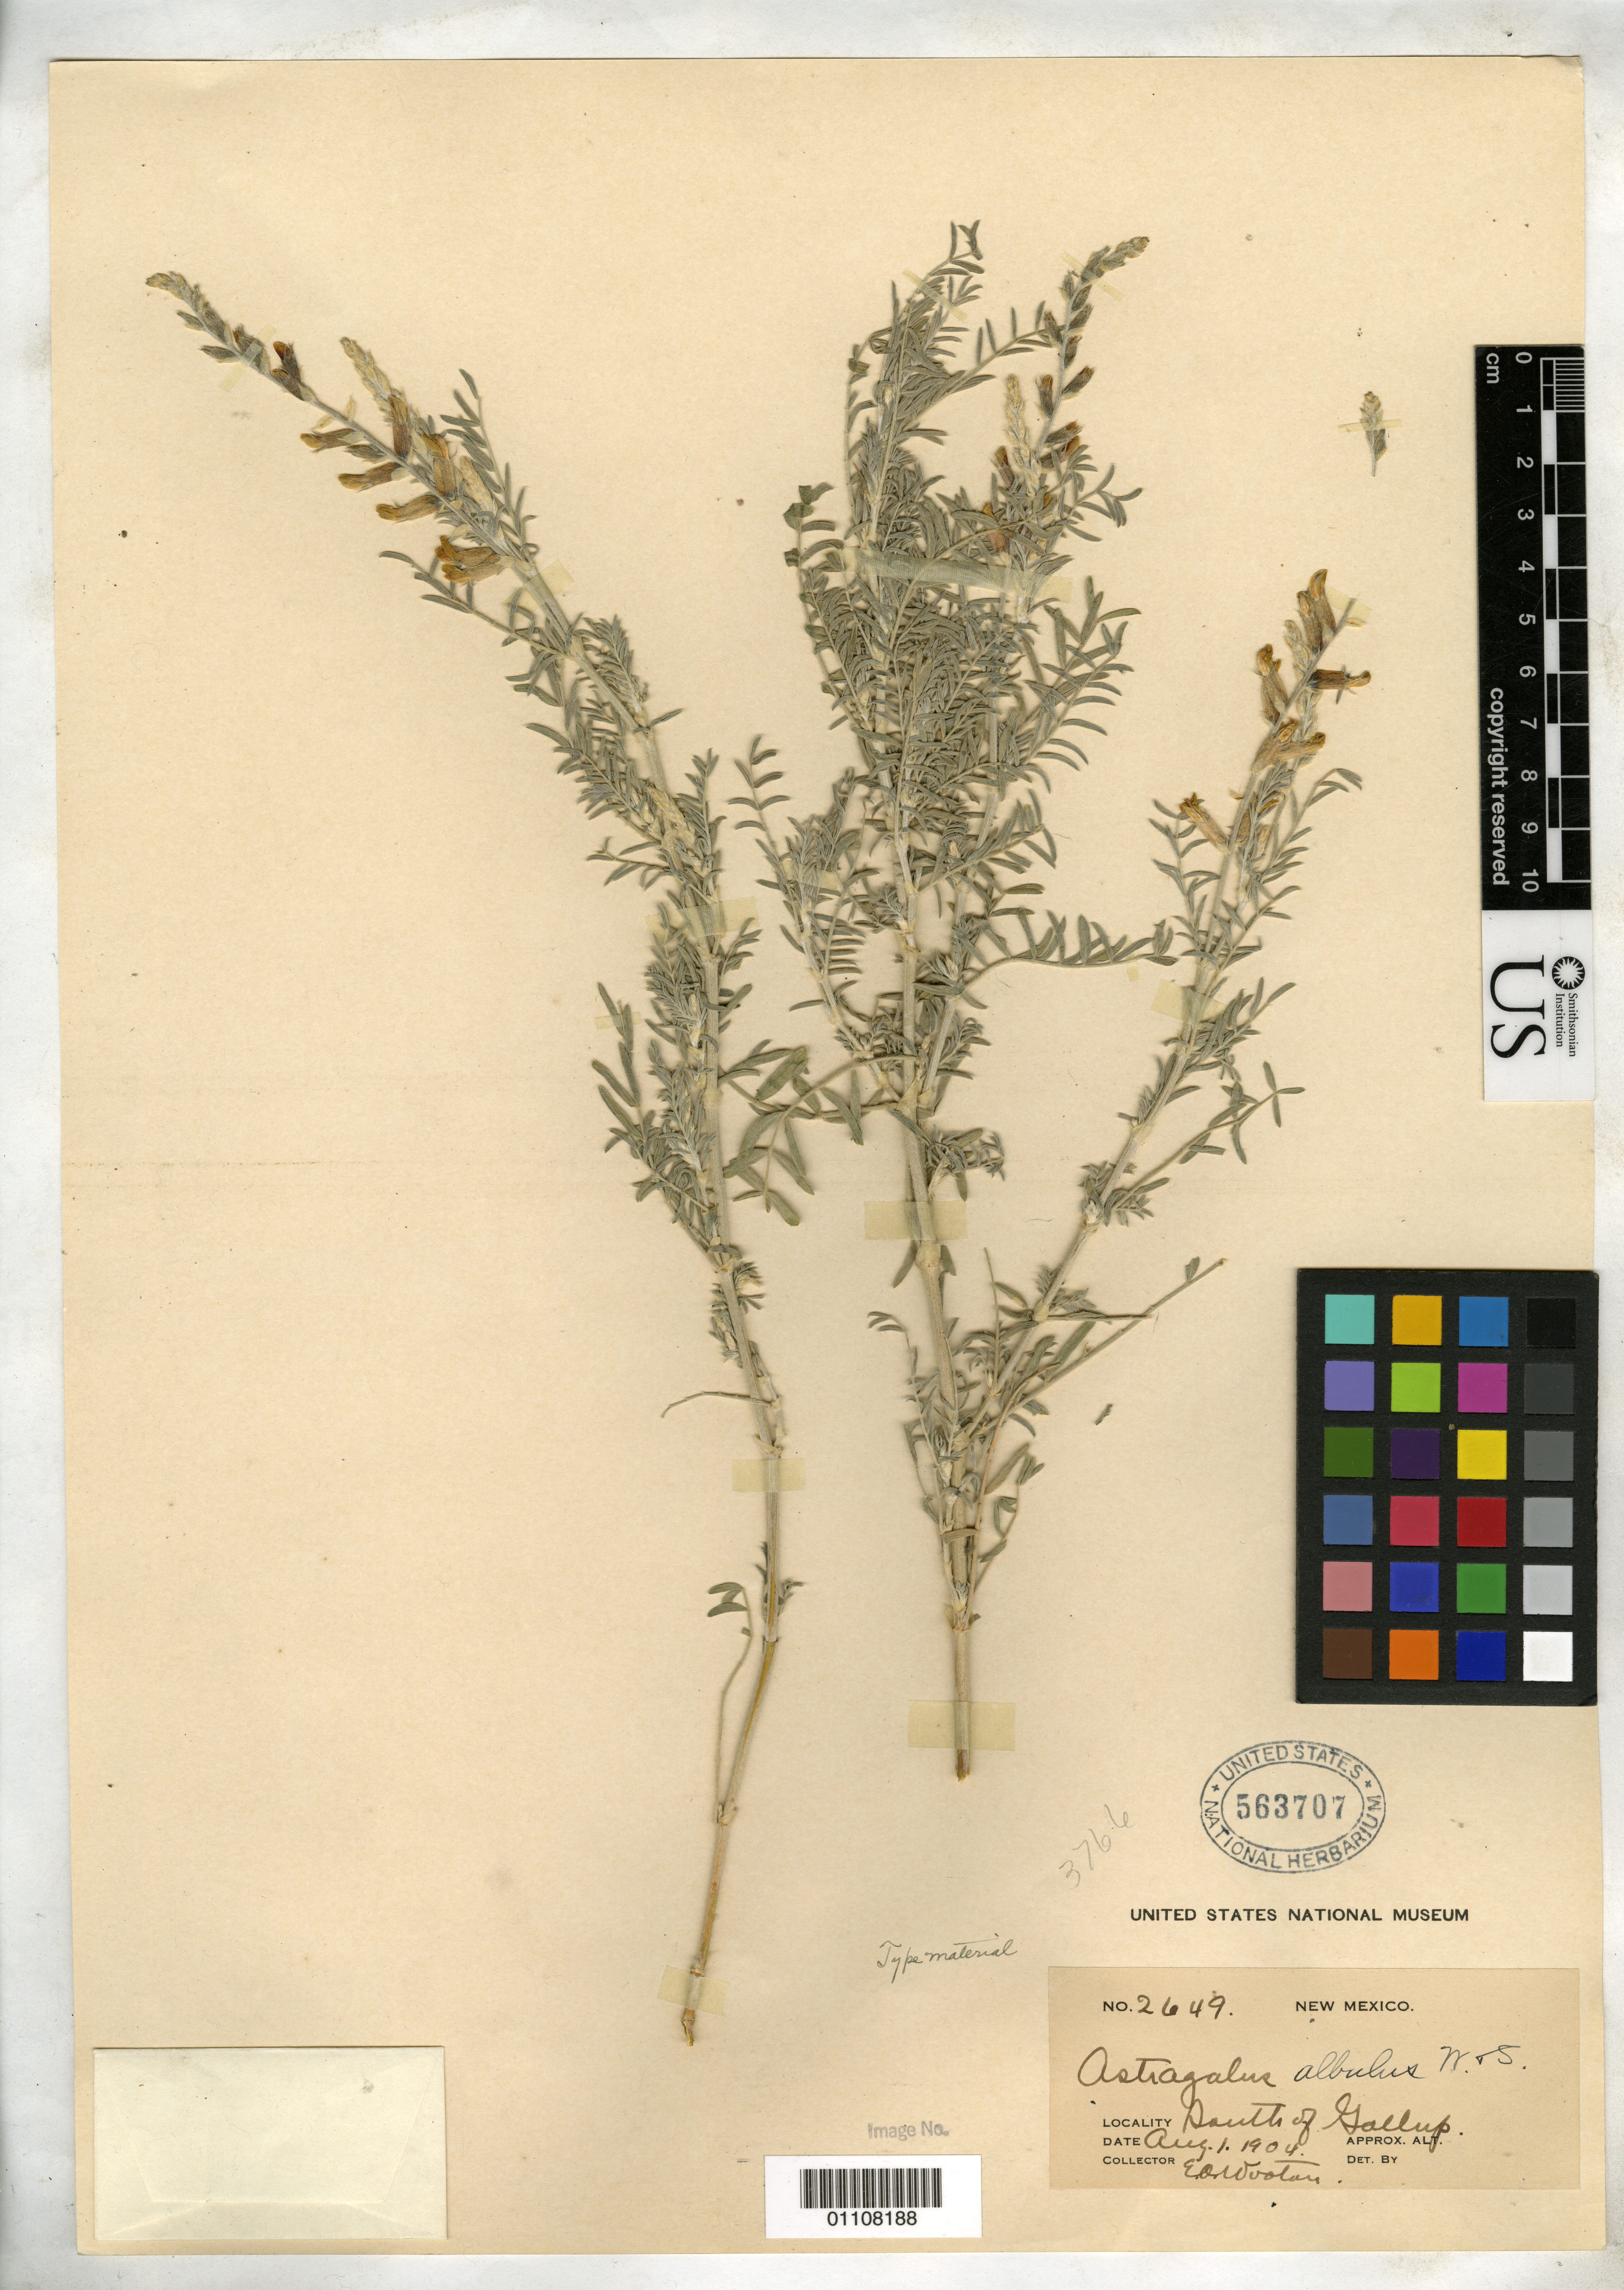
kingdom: Plantae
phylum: Tracheophyta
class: Magnoliopsida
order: Fabales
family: Fabaceae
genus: Astragalus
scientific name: Astragalus albulus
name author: Wooton & Standl.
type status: Isotype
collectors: E. O. Wooton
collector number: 2649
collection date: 1904-08-01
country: United States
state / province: New Mexico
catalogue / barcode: US 563707